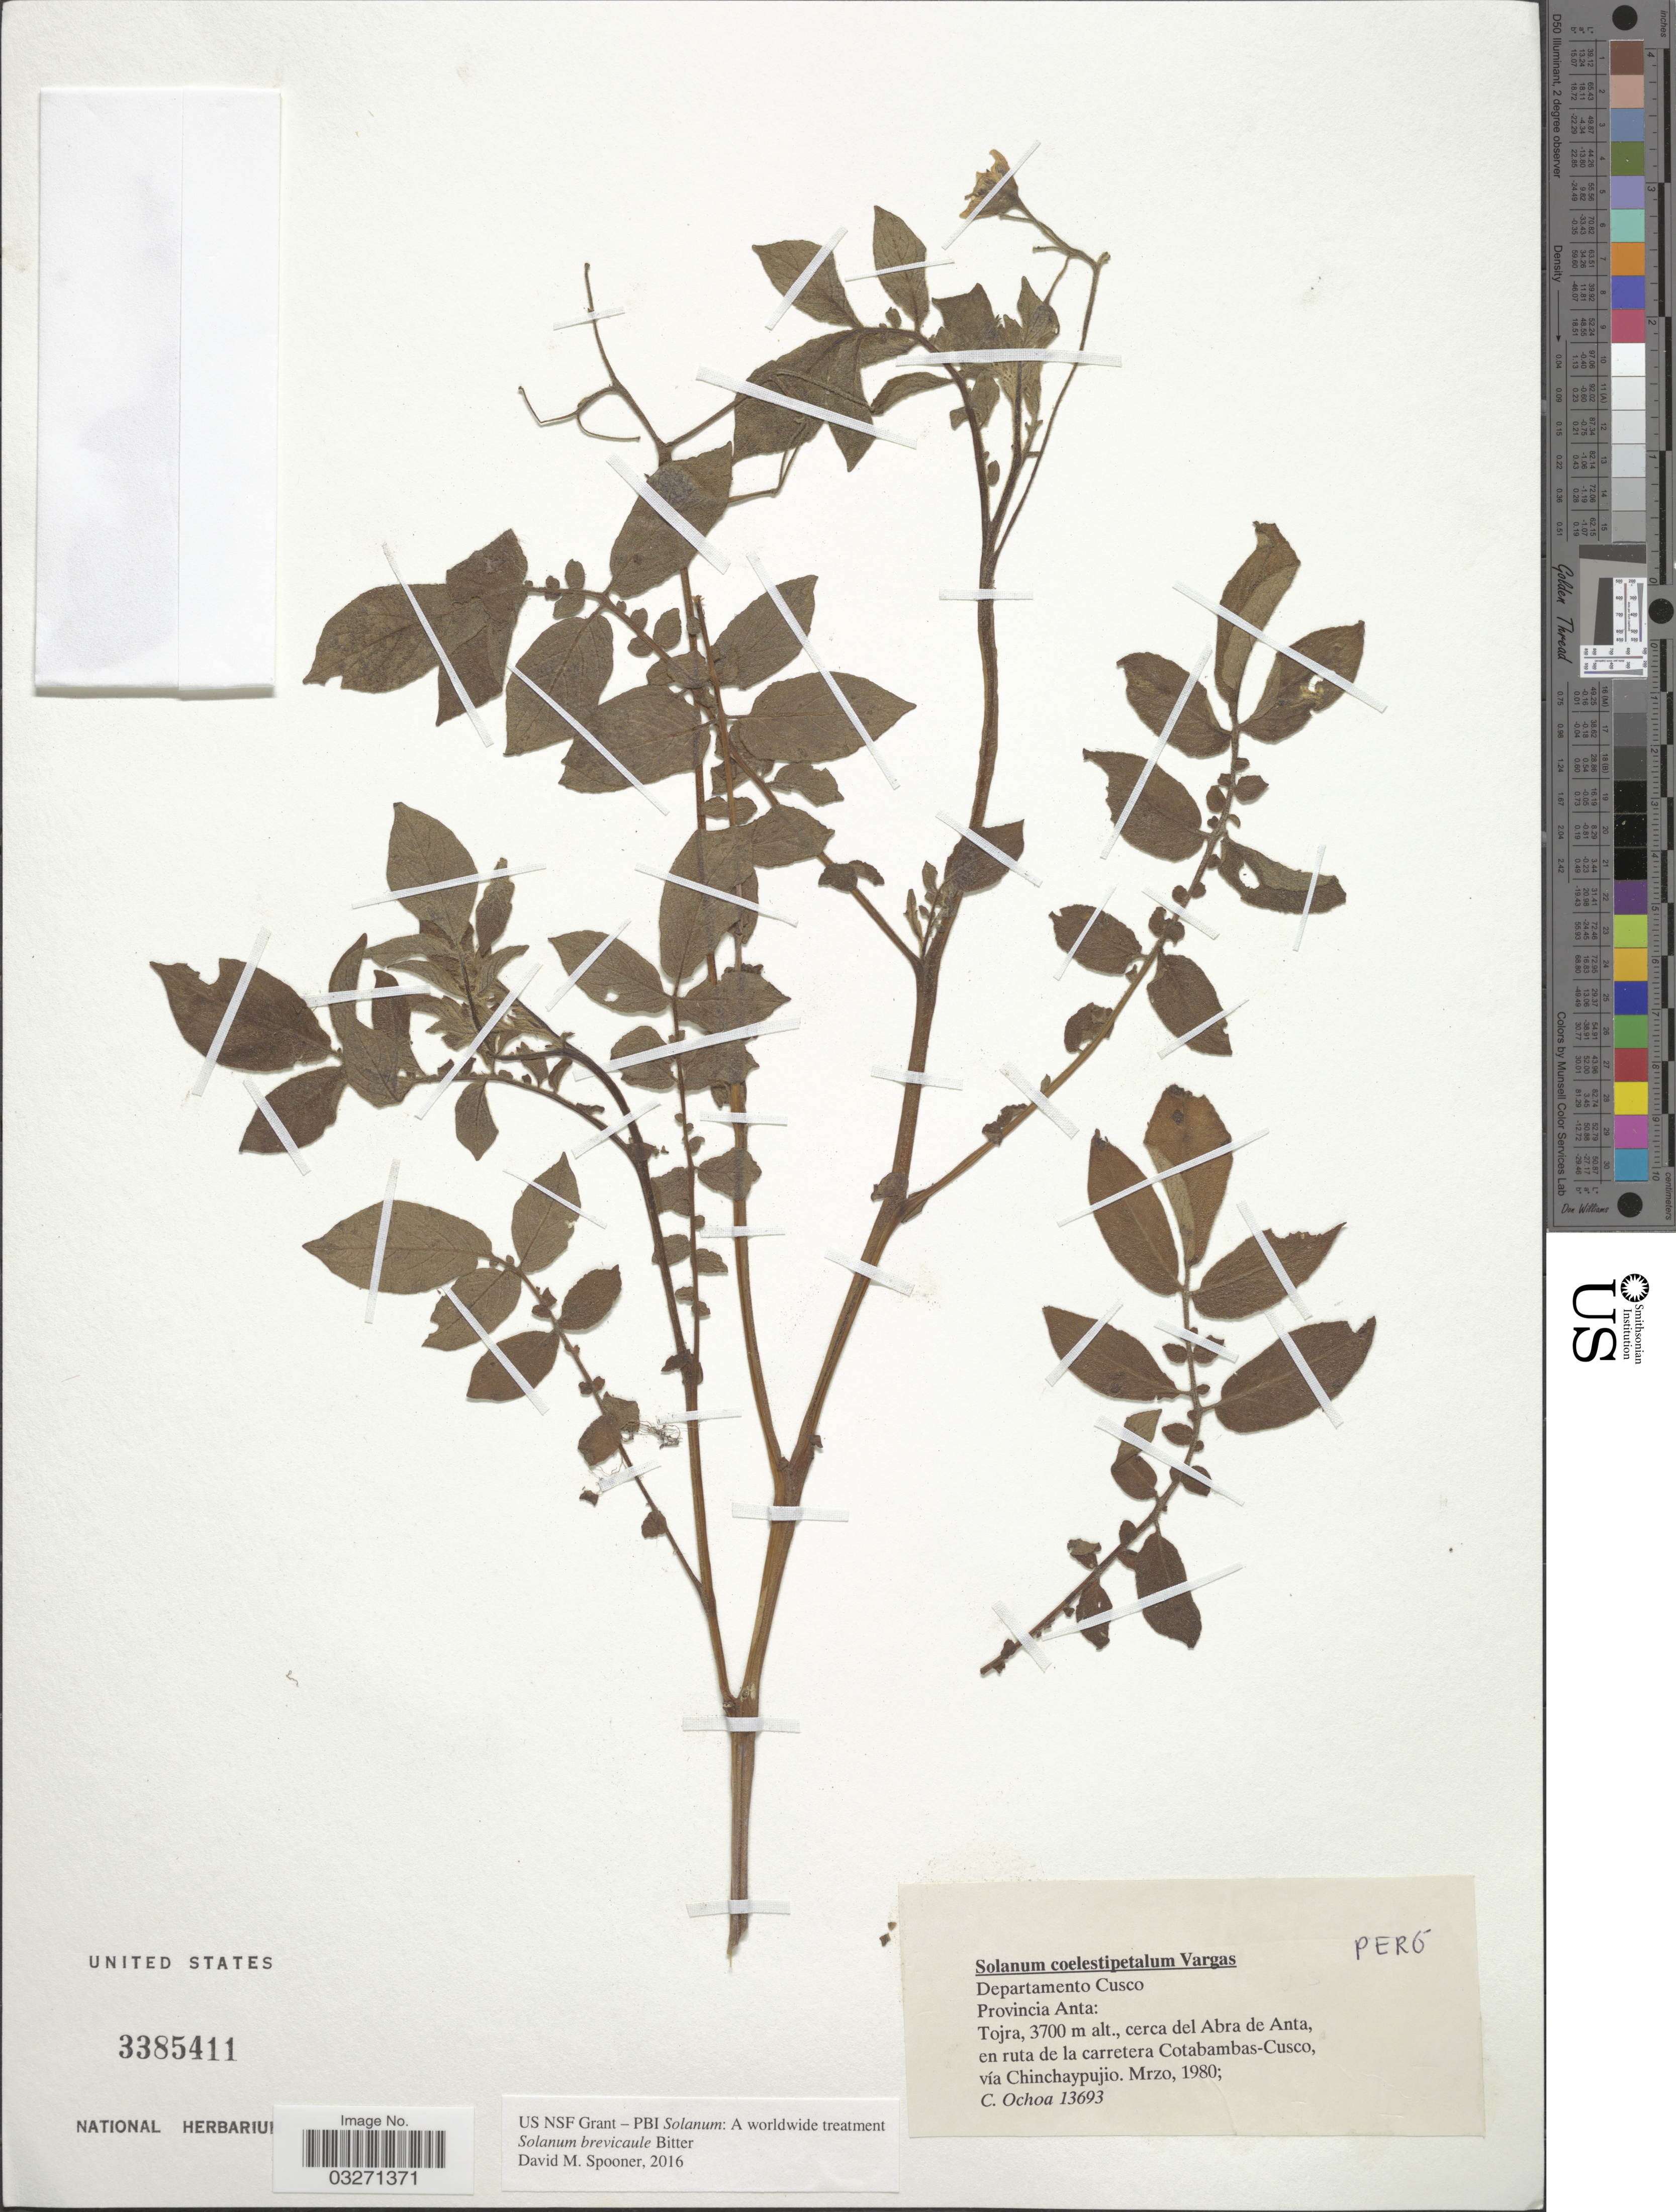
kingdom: Plantae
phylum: Tracheophyta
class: Magnoliopsida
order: Solanales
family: Solanaceae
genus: Solanum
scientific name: Solanum brevicaule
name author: Bitter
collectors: C. Ochoa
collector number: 13693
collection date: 1980-03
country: Peru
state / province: Cusco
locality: Departamento Cusco. Provincia Anta: Tojra, cerca del Abra de Anta, en ruta de la carretera Cotabambas-Cusco, vía Chinchaypujio.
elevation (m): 3700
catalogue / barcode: US 3385411